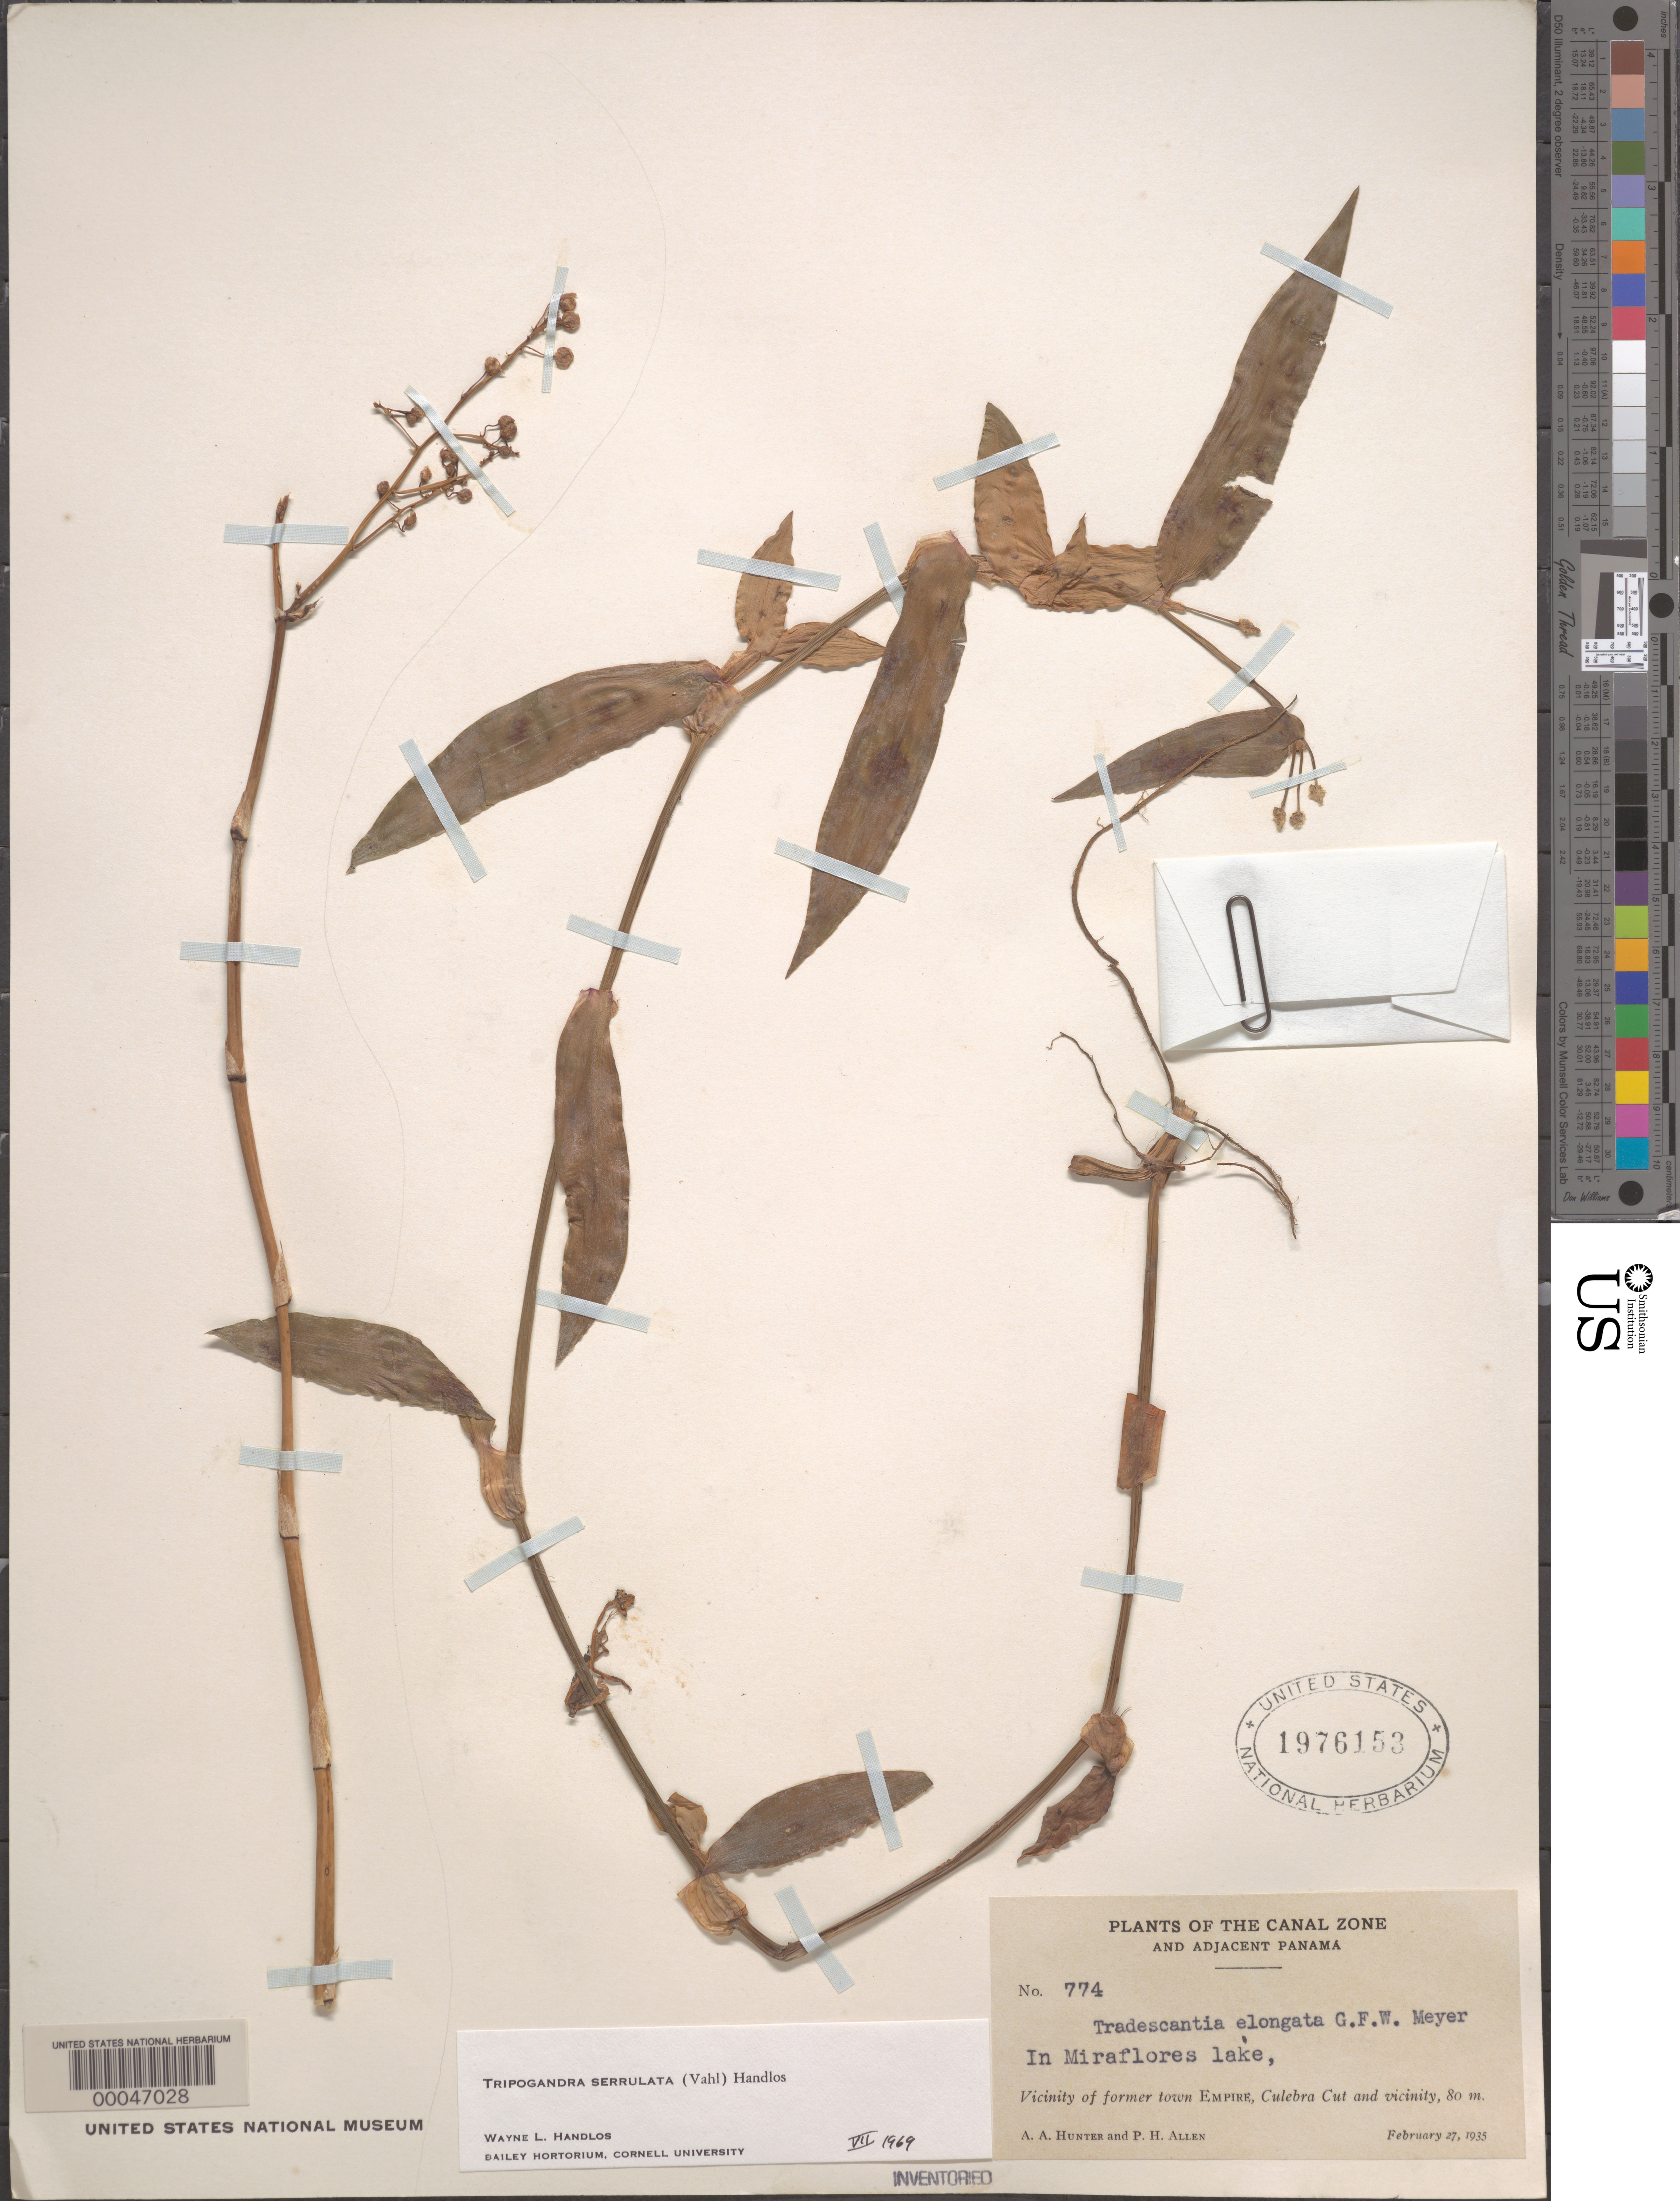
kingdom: Plantae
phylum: Tracheophyta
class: Liliopsida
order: Commelinales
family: Commelinaceae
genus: Tripogandra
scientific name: Tripogandra serrulata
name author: (Vahl) Handlos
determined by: Handlos, W. L.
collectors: A. Hunter & P. H. Allen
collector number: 774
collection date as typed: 27 Feb 1935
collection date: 1935-02-27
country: Panama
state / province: Panamá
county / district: Canal Zone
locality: Miraflores Lake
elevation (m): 80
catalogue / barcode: US 1976153